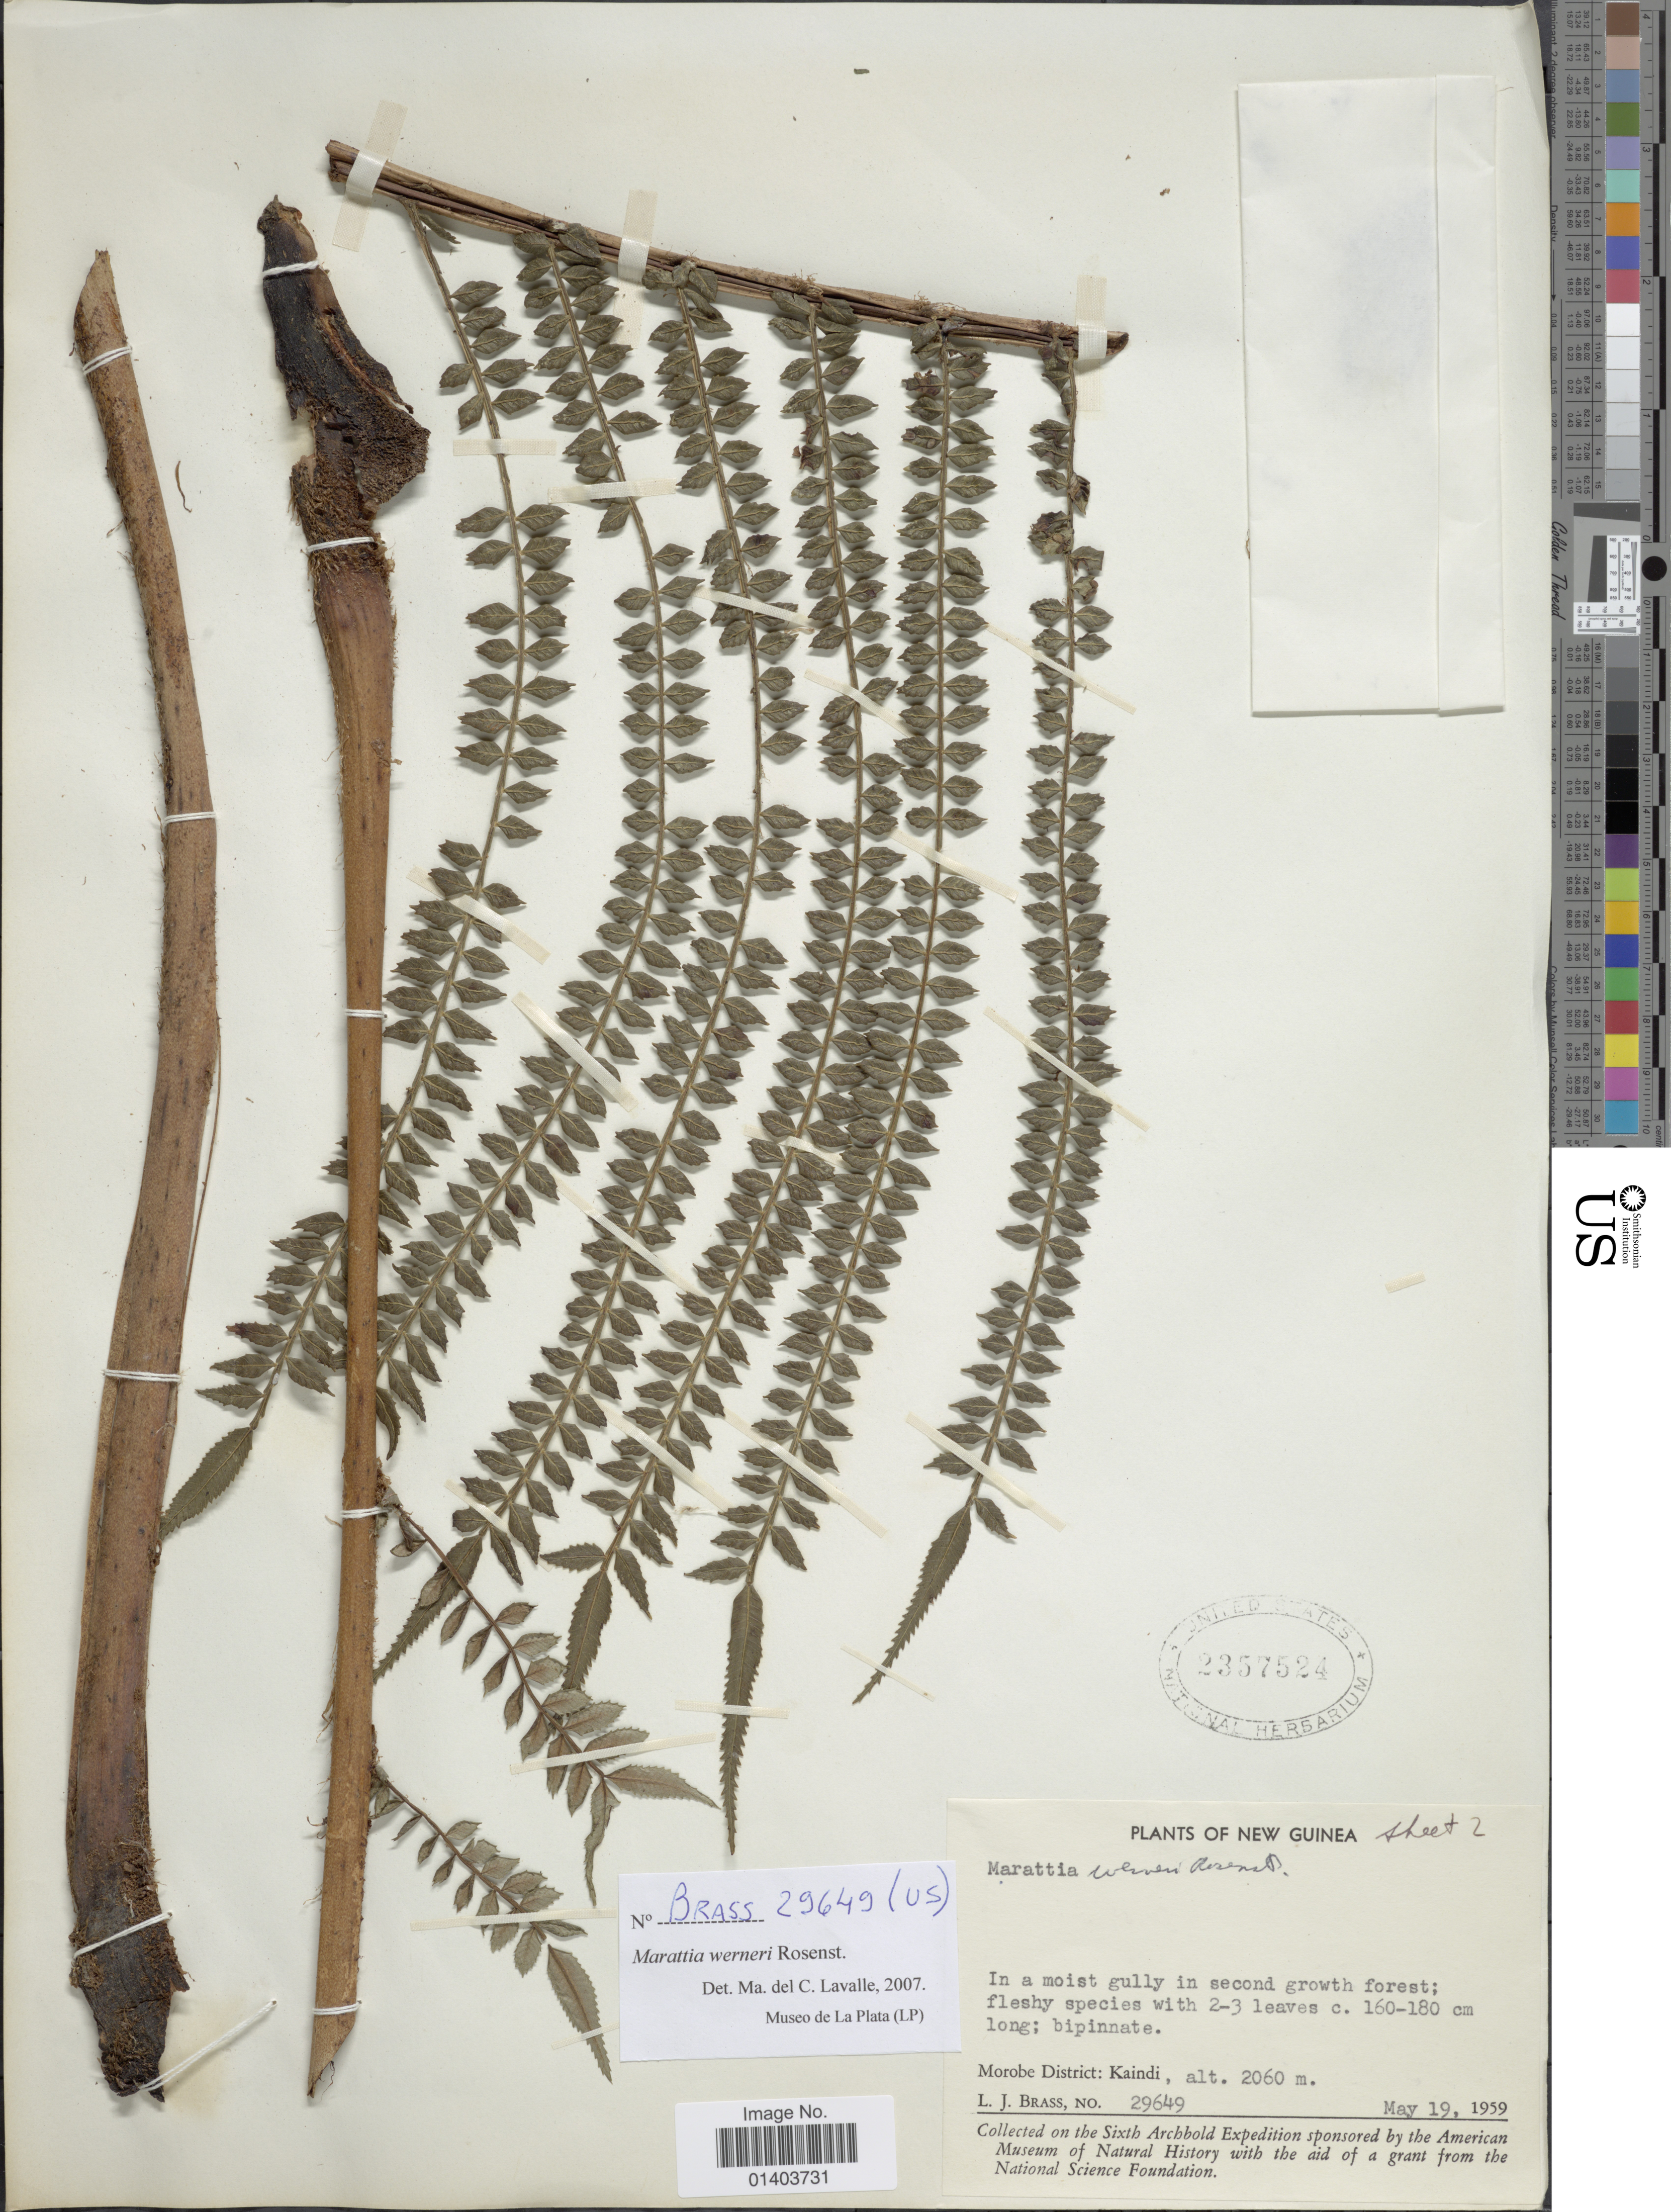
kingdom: Plantae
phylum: Tracheophyta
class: Polypodiopsida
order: Marattiales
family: Marattiaceae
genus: Ptisana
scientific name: Ptisana melanesica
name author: (Kuhn) Murdock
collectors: L. J. Brass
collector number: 29649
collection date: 1959-05-19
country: Papua New Guinea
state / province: Morobe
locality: New Guinea, Morobe District: Kaindi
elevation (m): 2060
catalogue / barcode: US 2357524